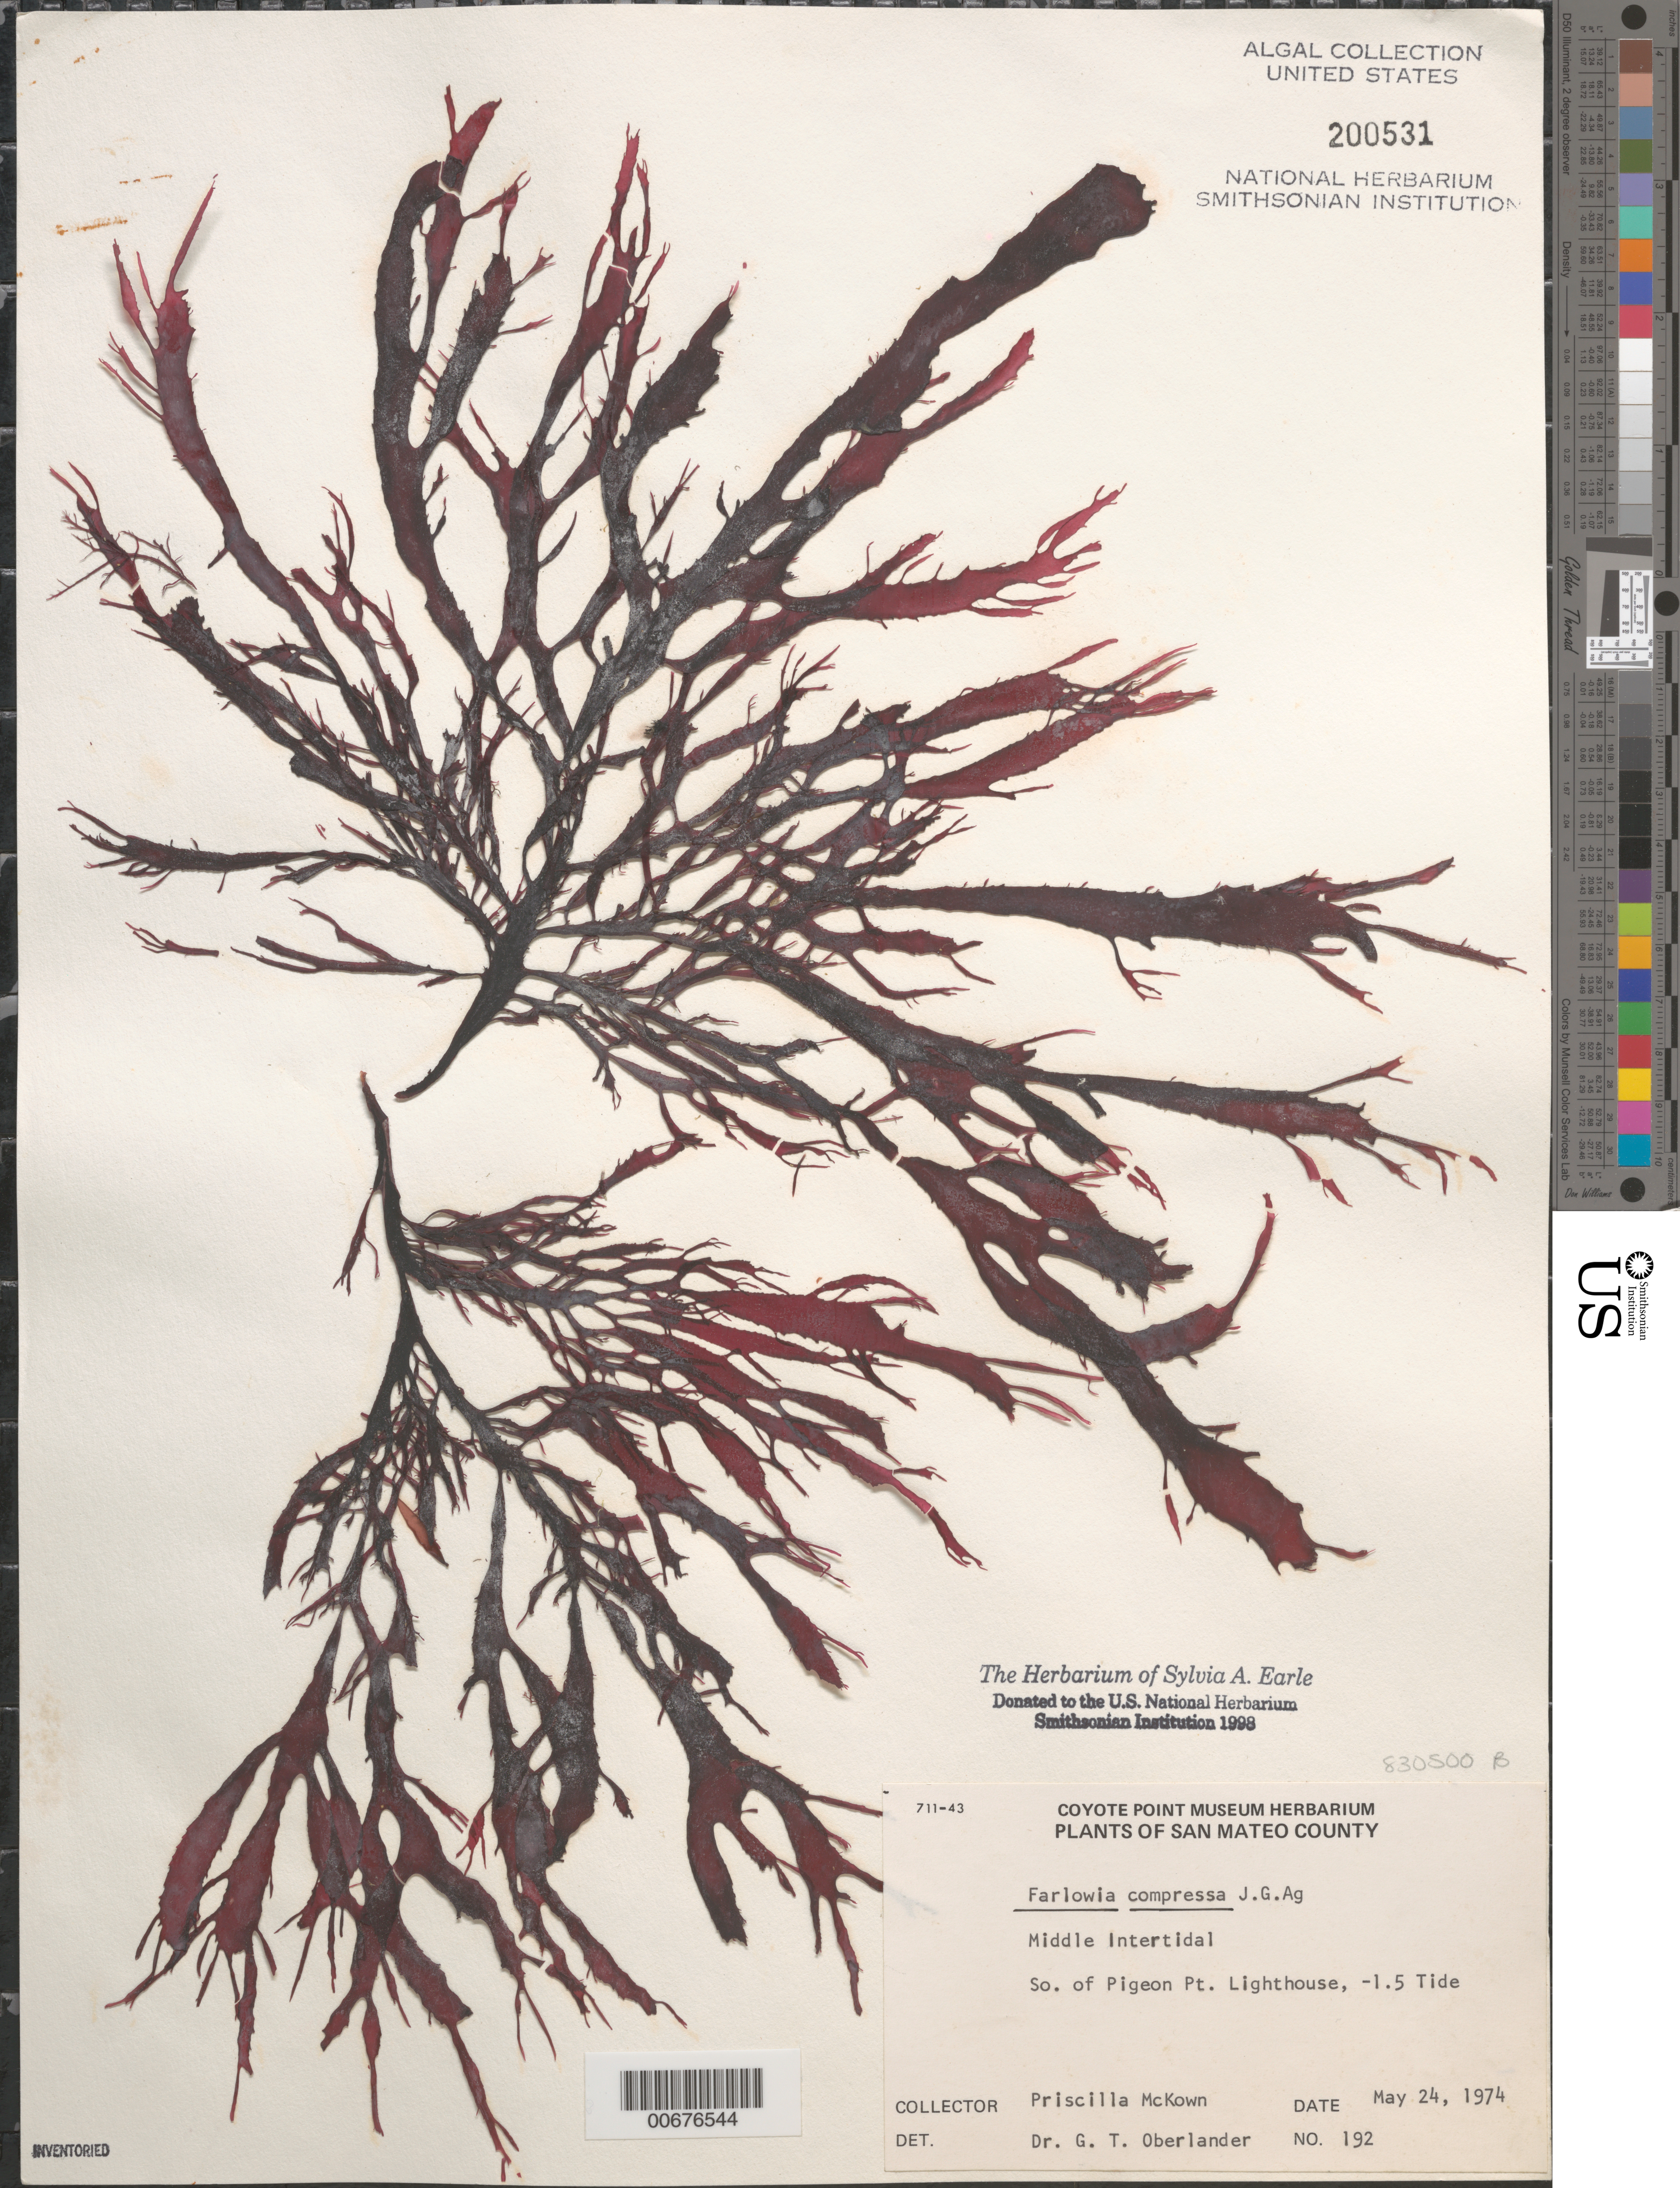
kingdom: Plantae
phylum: Rhodophyta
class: Florideophyceae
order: Gigartinales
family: Dumontiaceae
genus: Farlowia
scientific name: Farlowia compressa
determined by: Oberlander, G. T.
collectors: P. McKown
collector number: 192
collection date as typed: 24 May 1974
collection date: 1974-05-24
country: United States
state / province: California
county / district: San Mateo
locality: South of Pigeon Point Lighthouse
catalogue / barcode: US 200531